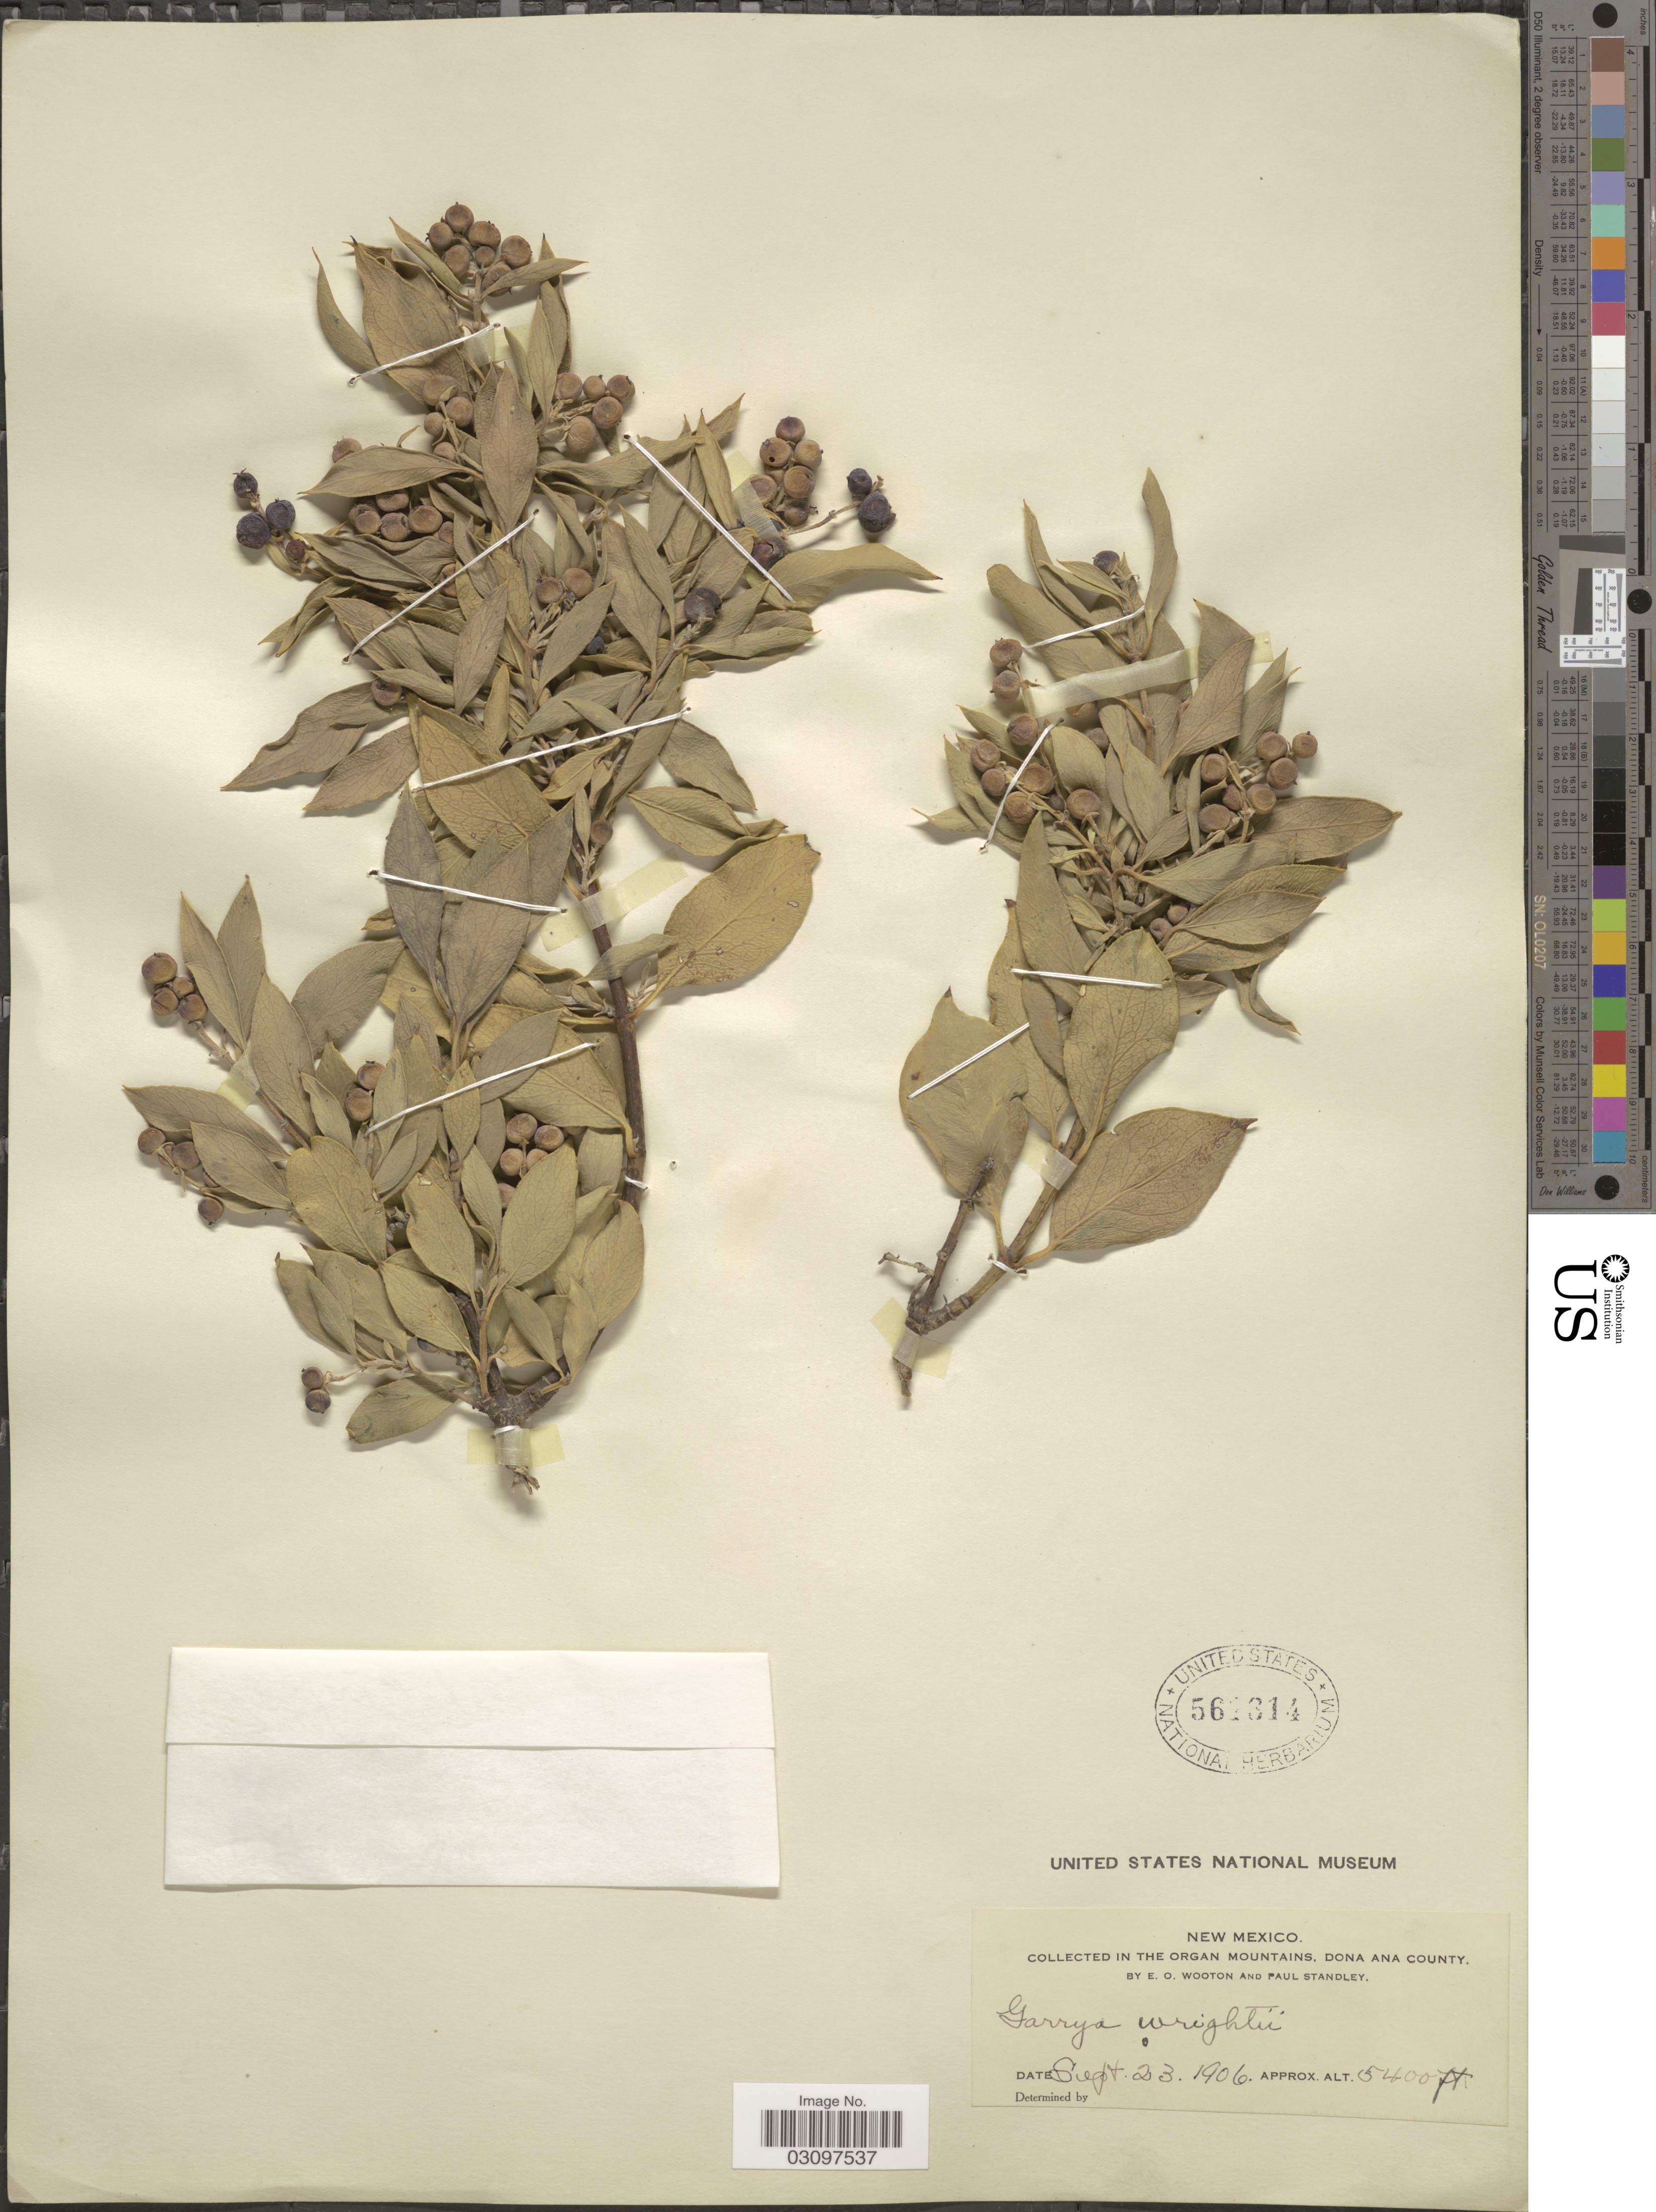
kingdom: Plantae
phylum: Tracheophyta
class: Magnoliopsida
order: Garryales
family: Garryaceae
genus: Garrya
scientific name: Garrya wrightii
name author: Torr.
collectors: E. O. Wooton & P. C. Standley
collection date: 1906-09-23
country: United States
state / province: New Mexico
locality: In The Organ Mountains, Dona Ana County.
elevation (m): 1646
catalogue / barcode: US 561314